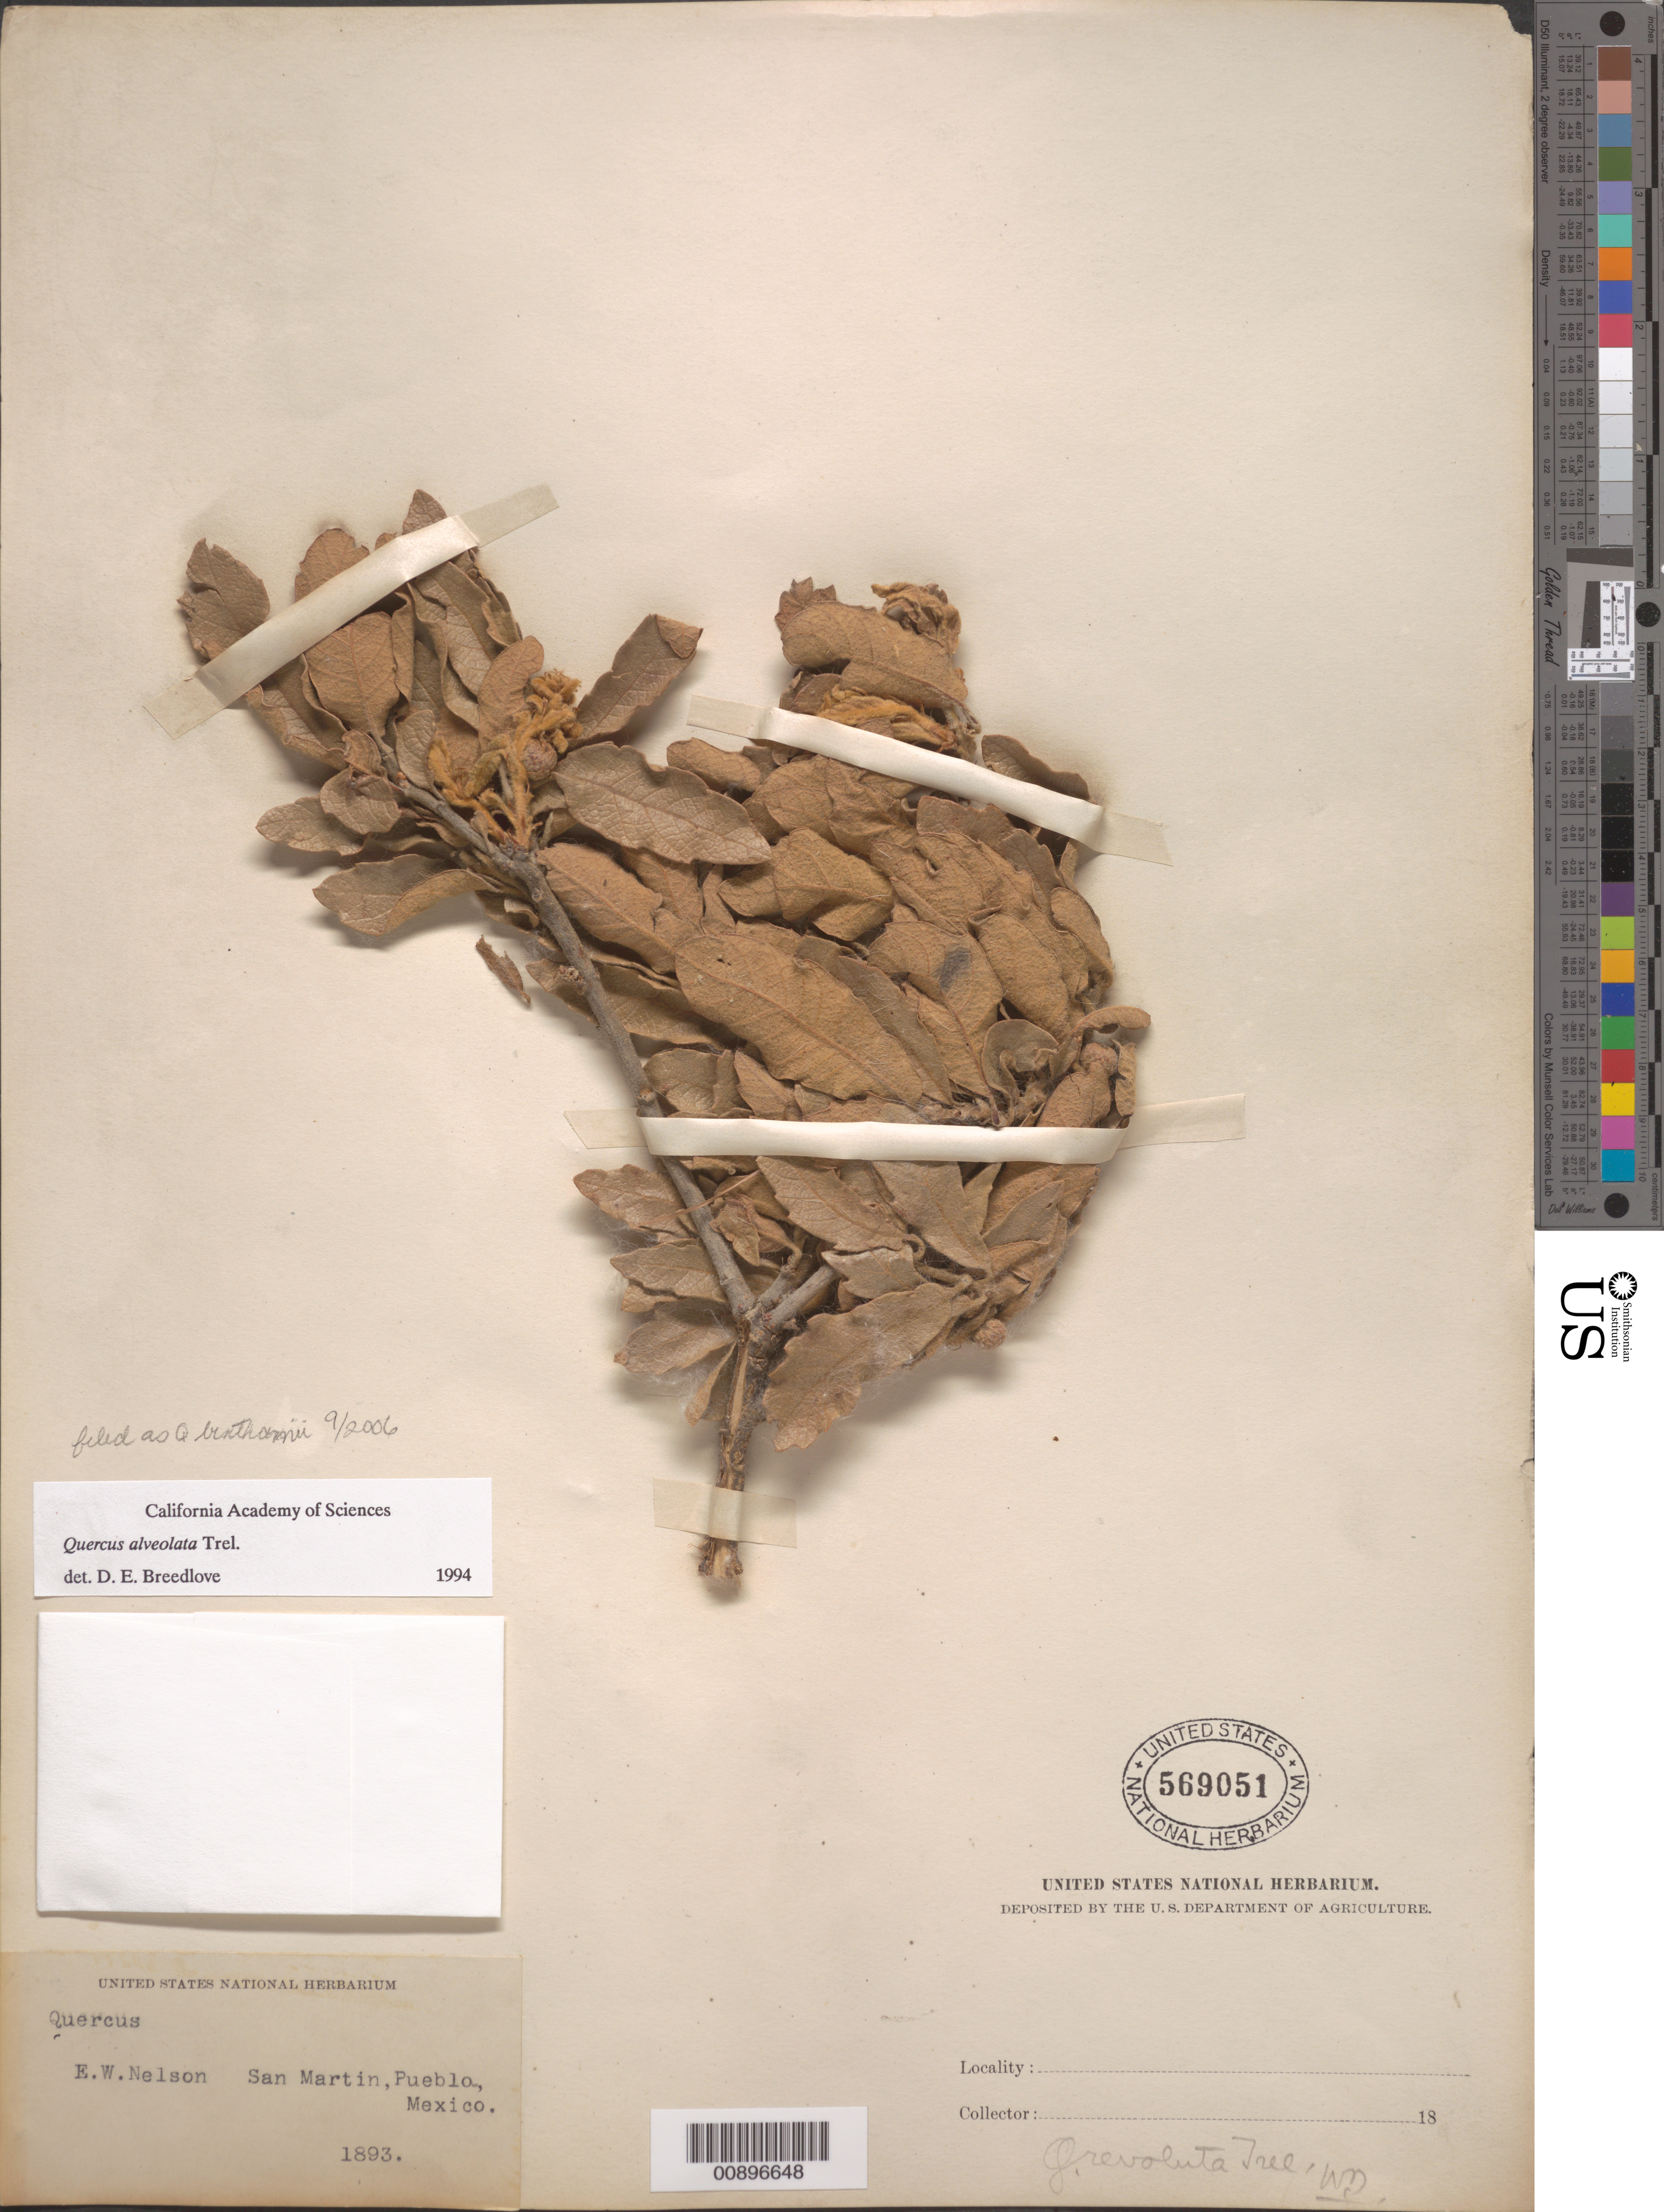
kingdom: Plantae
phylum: Tracheophyta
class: Magnoliopsida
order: Fagales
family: Fagaceae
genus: Quercus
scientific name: Quercus benthamii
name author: A. DC.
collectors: E. W. Nelson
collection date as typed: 1893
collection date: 1893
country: Mexico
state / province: Puebla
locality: San Martín, Puebla.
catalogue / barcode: US 569051